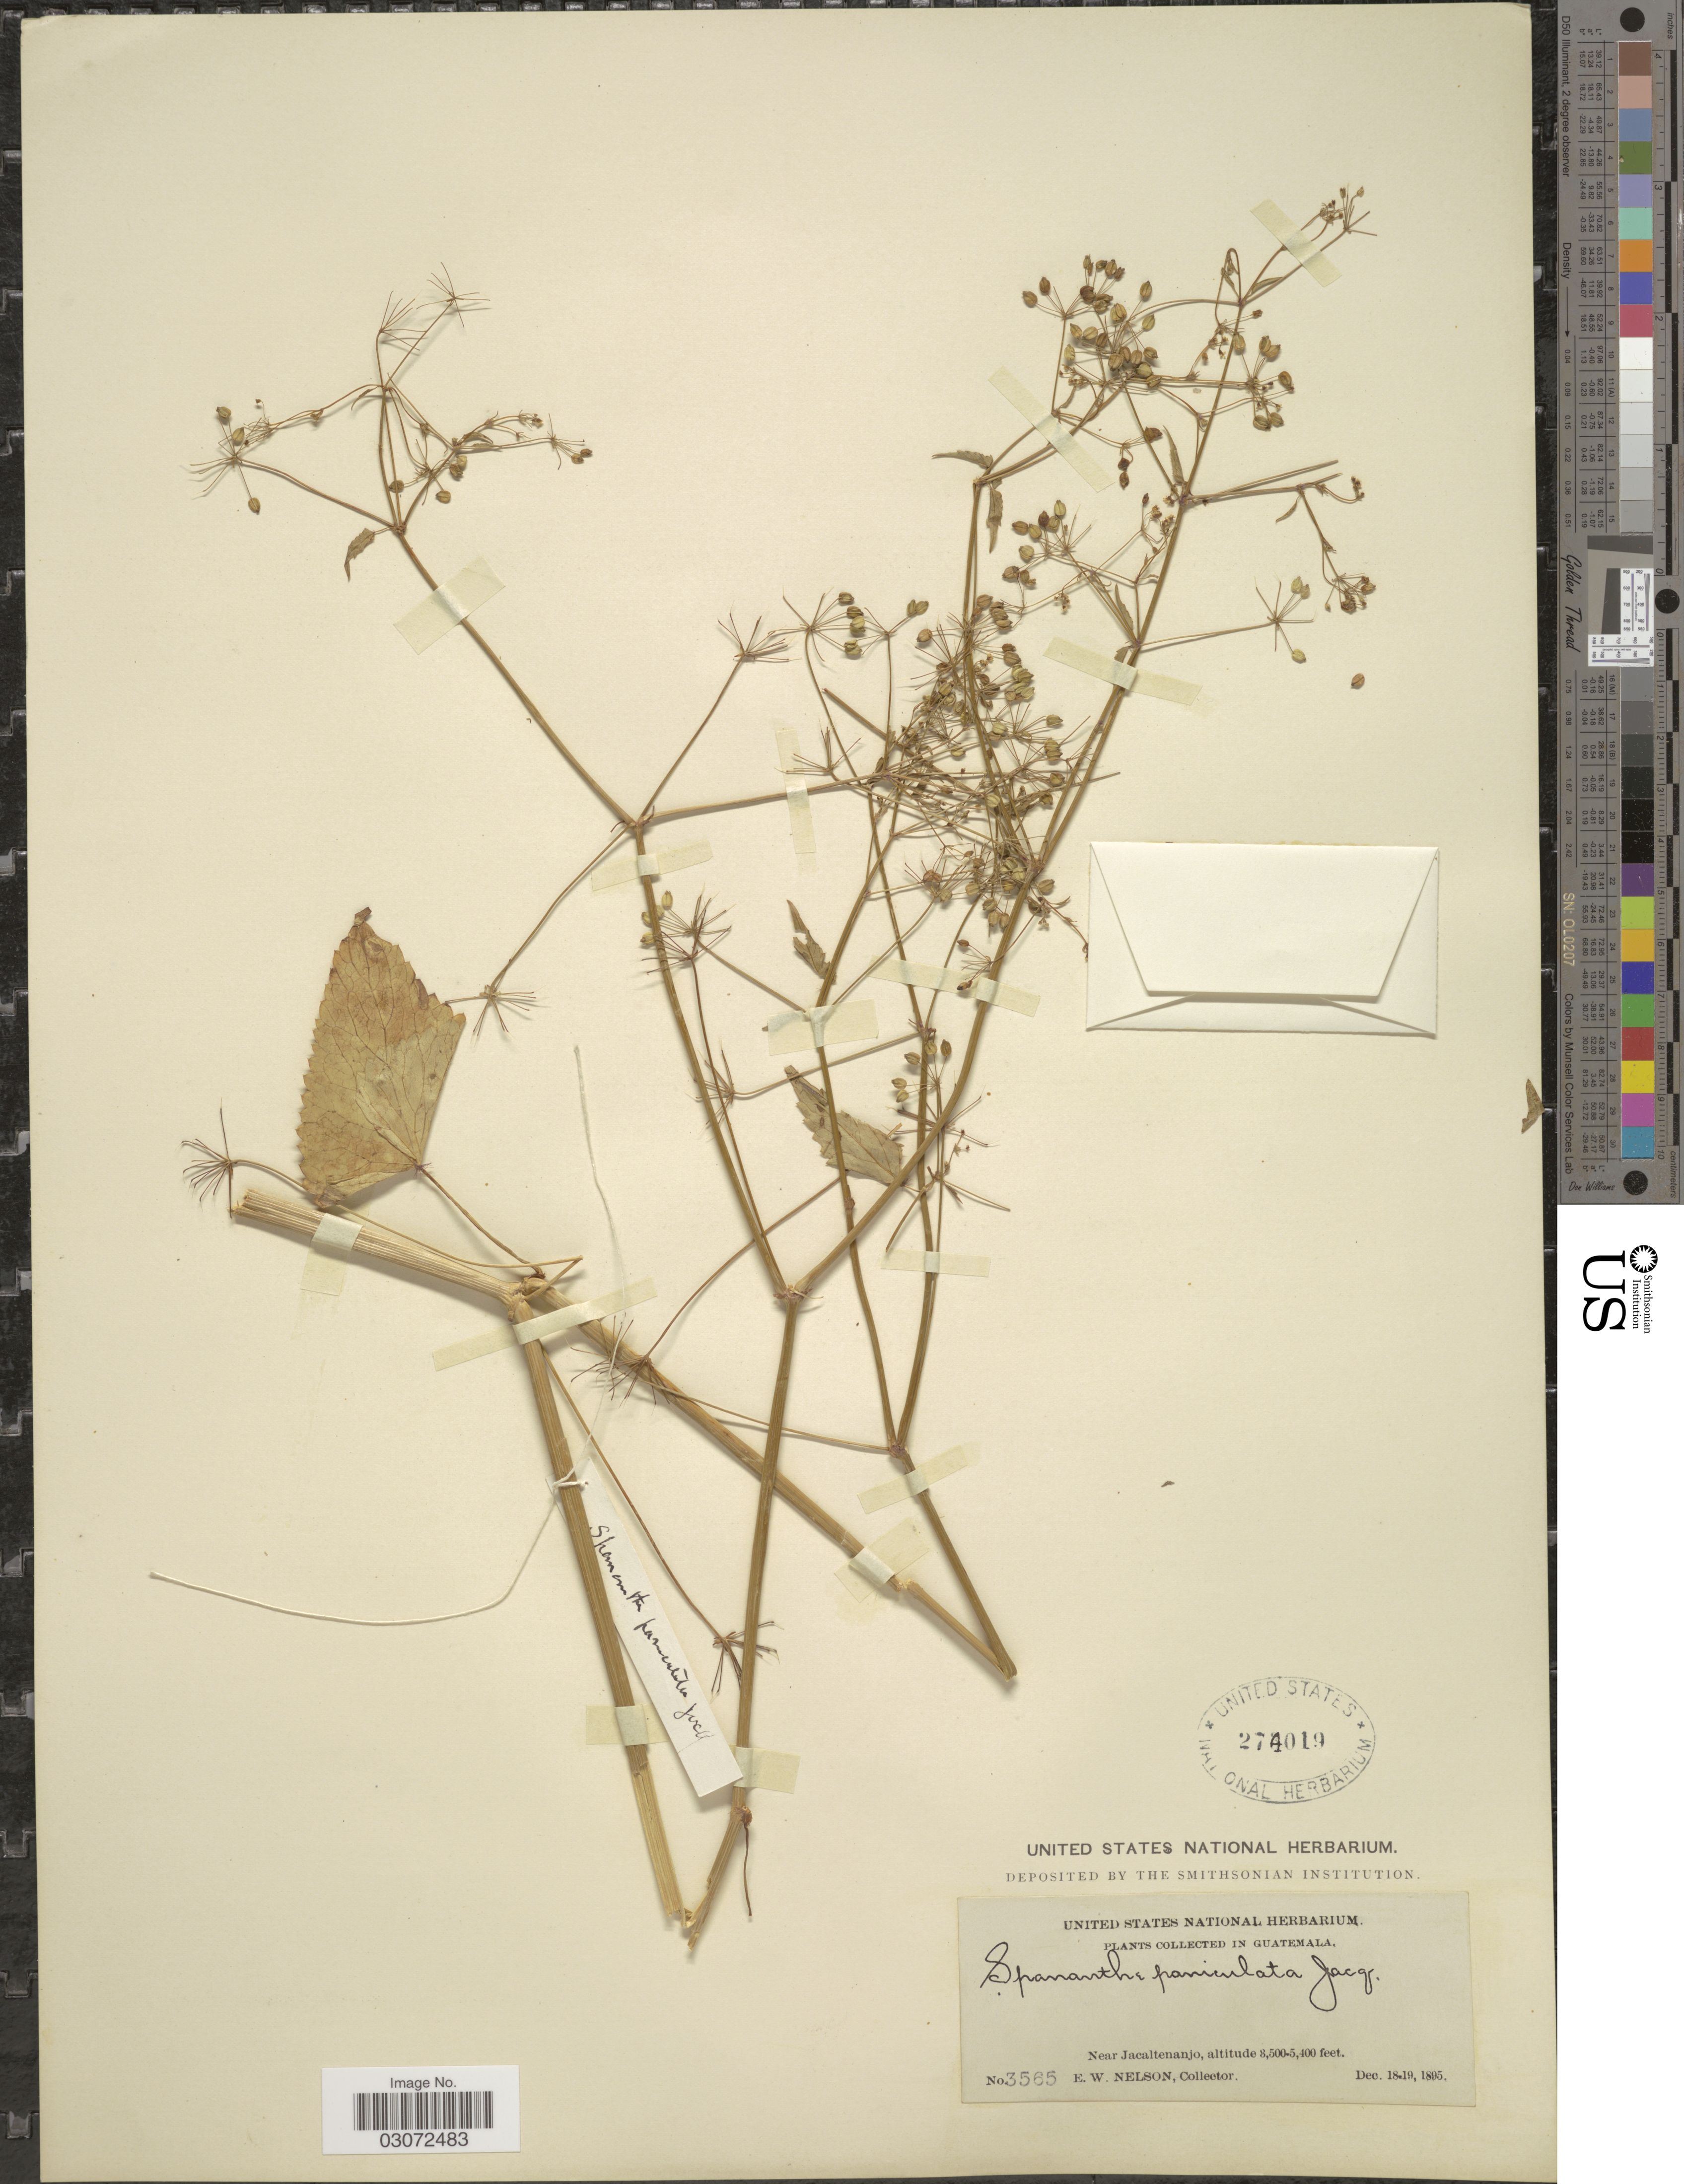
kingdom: Plantae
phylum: Tracheophyta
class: Magnoliopsida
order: Apiales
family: Apiaceae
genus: Spananthe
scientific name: Spananthe paniculata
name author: Jacq.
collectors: E. W. Nelson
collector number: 3565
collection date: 1895-12-18/1895-12-19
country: Guatemala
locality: Near Jacaltenanjo.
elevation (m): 1646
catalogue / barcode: US 274019